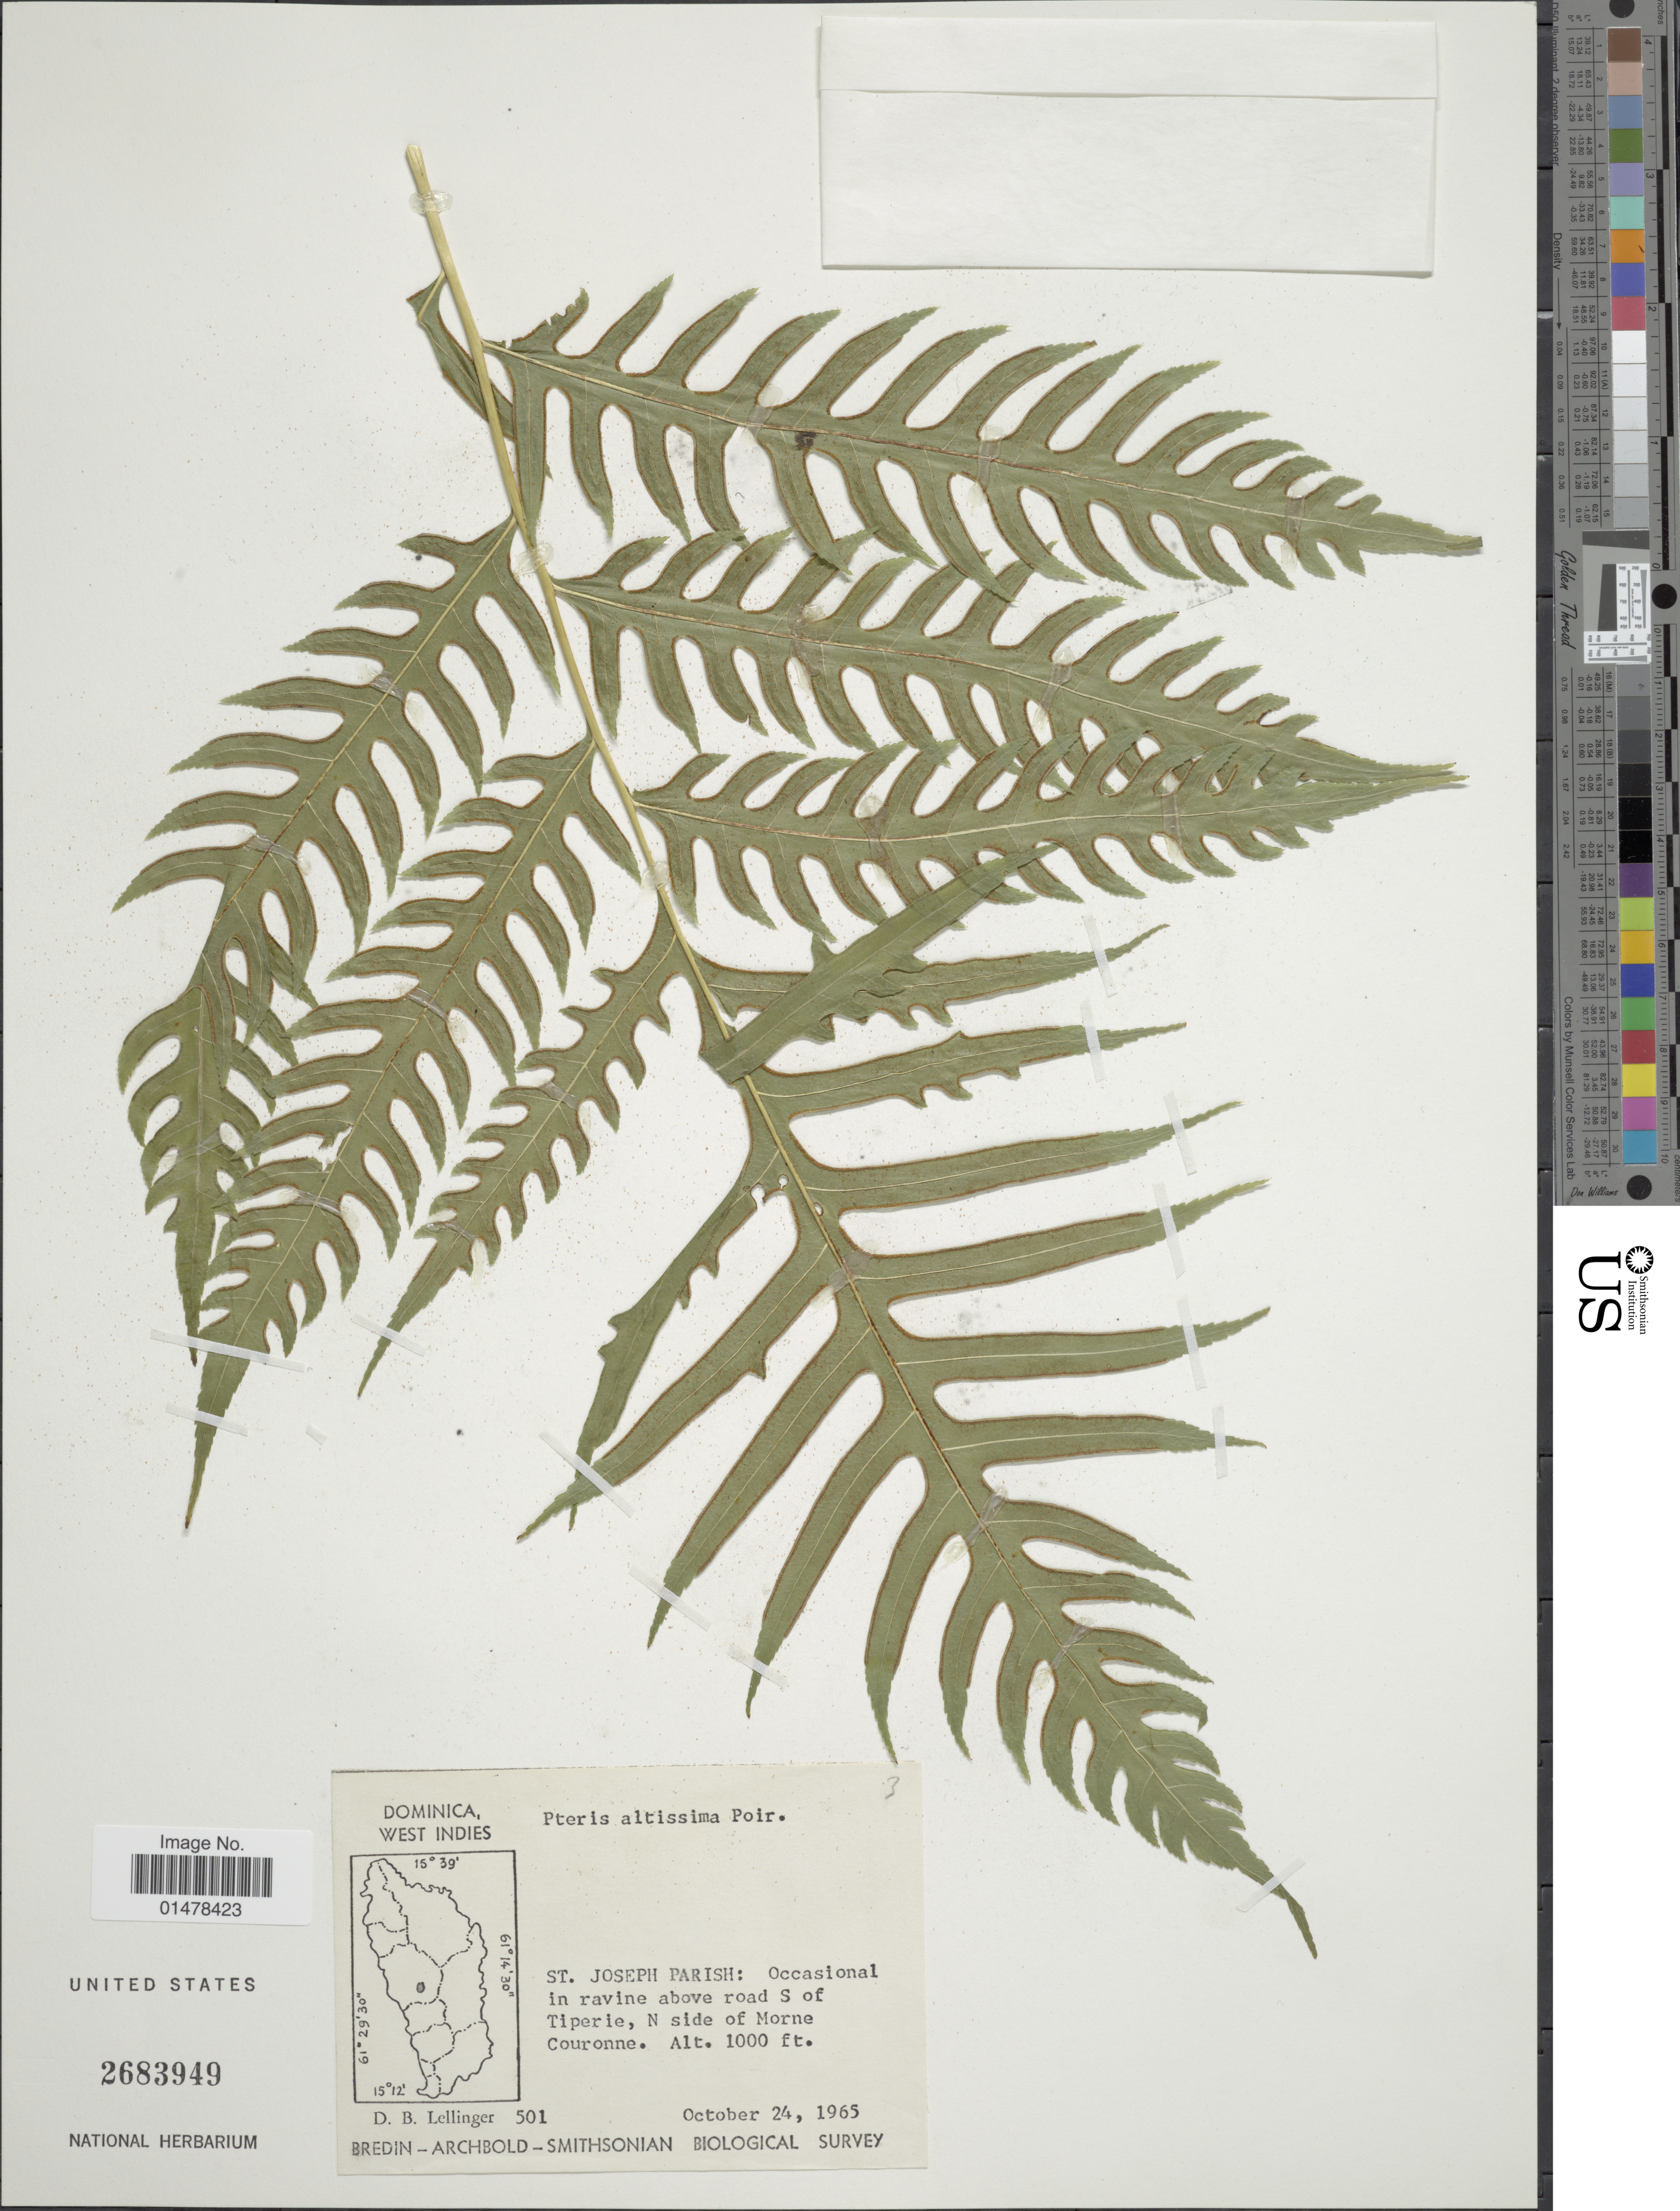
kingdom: Plantae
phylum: Tracheophyta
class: Polypodiopsida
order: Polypodiales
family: Pteridaceae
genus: Pteris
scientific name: Pteris altissima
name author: Poir.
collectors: D. B. Lellinger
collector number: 501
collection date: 1965-10-24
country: Dominica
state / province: St. Joseph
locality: DOminica, West Indies, St. Joseph Parish: occasional in ravine above road S of Tiperie, N side of Morne Couronne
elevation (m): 305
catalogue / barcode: US 2683949